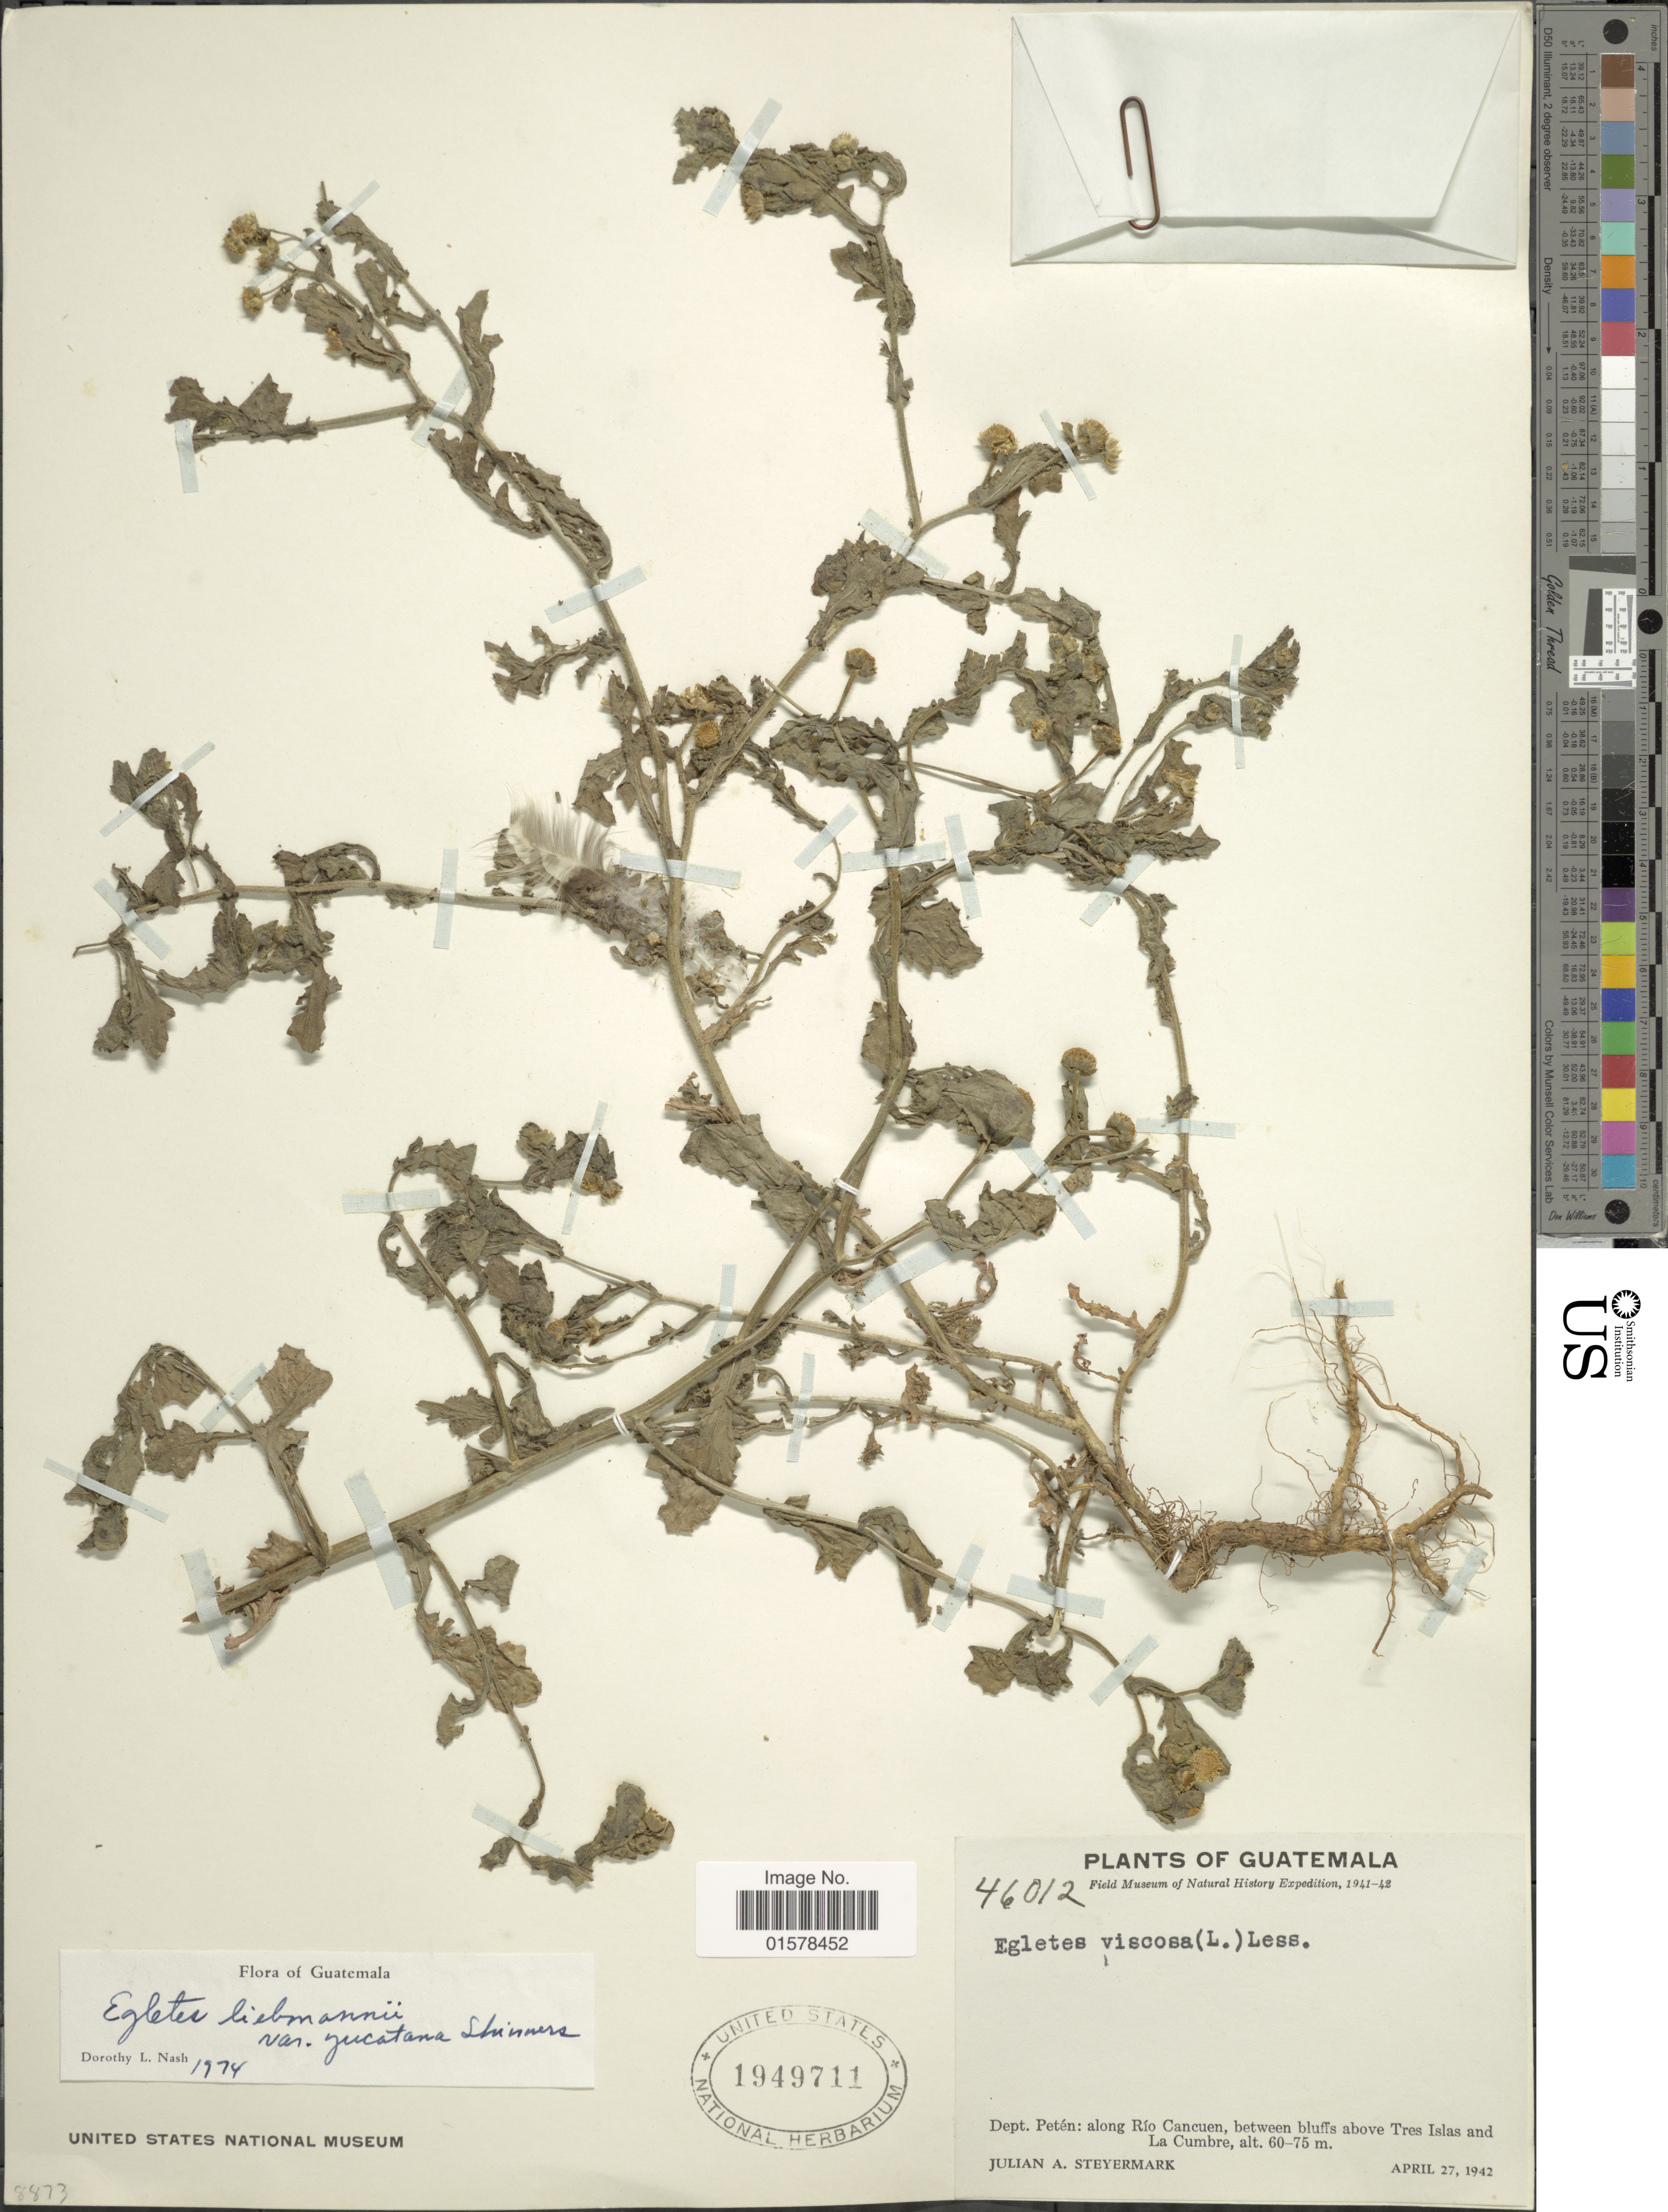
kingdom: Plantae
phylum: Tracheophyta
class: Magnoliopsida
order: Asterales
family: Asteraceae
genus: Egletes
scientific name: Egletes liebmannii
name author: Sch. Bip. ex Hemsl.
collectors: J. Steyermark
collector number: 46012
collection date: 1942-04-27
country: Guatemala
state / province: El Petén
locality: Dept. Peten: along Rio Cancuen, between bluffs above Tres Islas and La Cumbre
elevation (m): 60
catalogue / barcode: US 1949711